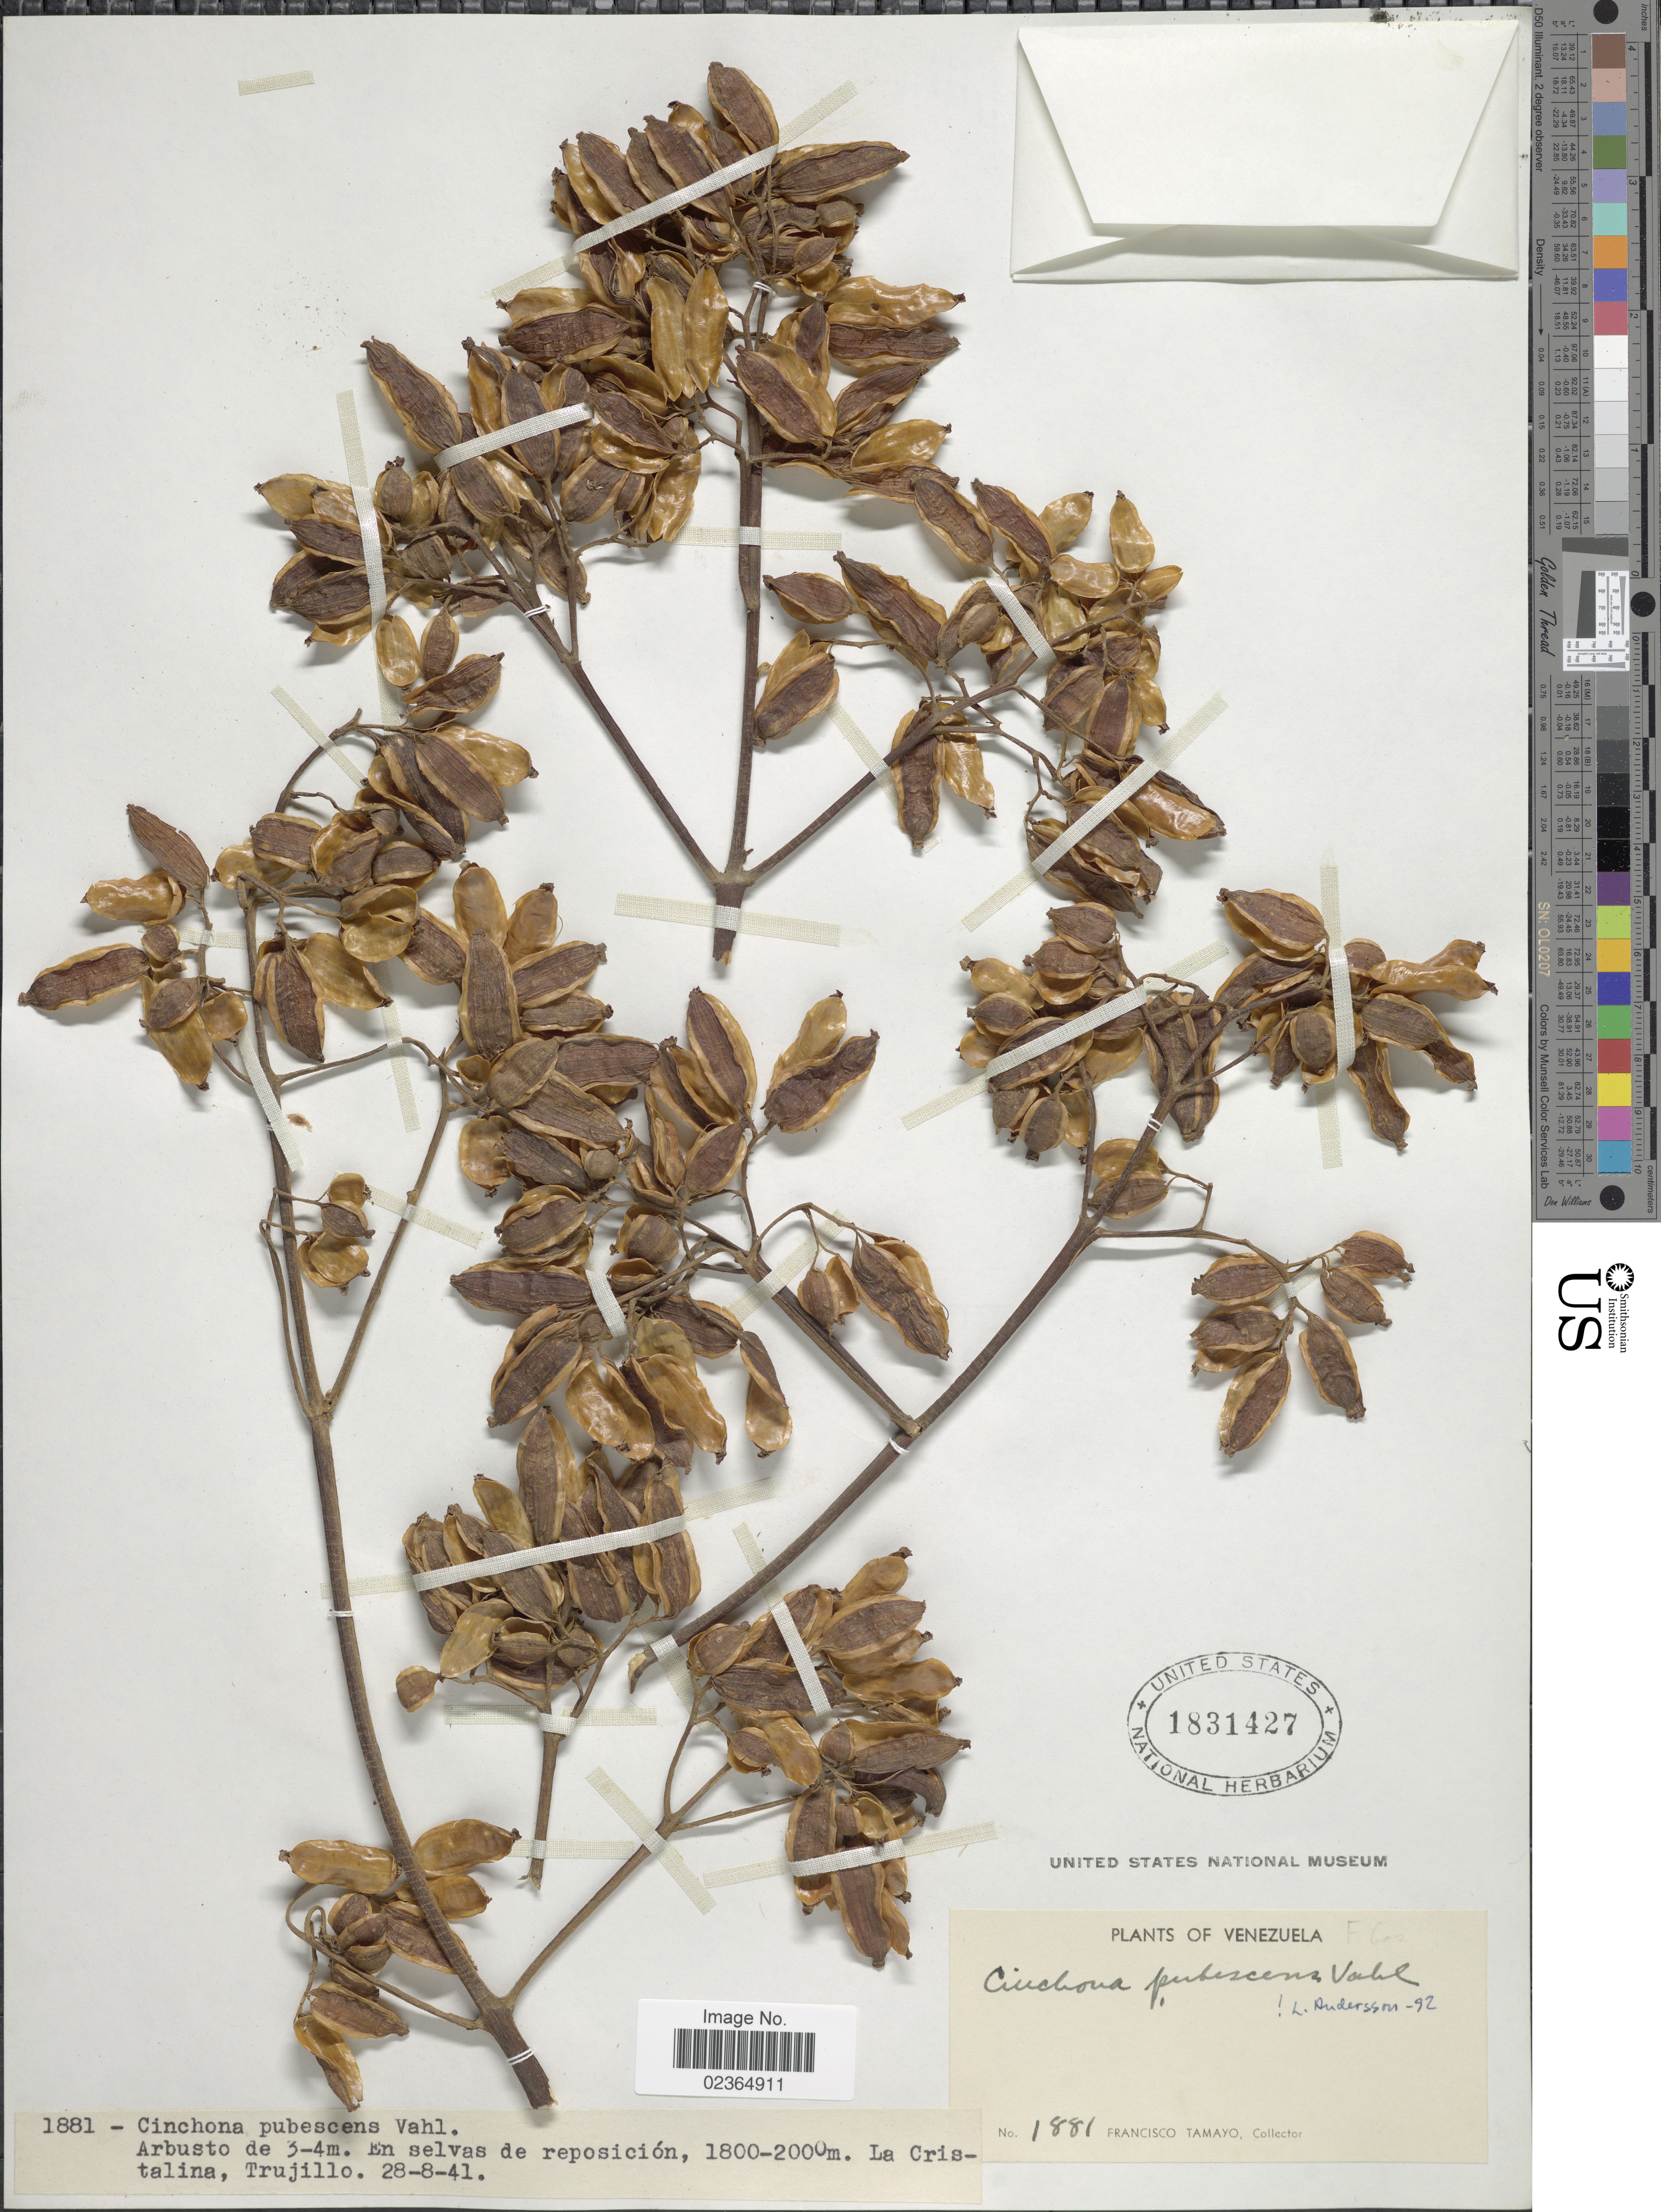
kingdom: Plantae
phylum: Tracheophyta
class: Magnoliopsida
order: Gentianales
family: Rubiaceae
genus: Cinchona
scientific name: Cinchona pubescens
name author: Vahl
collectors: F. Tamayo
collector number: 1881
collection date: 1941-08-28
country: Venezuela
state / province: Trujillo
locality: La Cristalina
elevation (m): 1800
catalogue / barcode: US 1831427